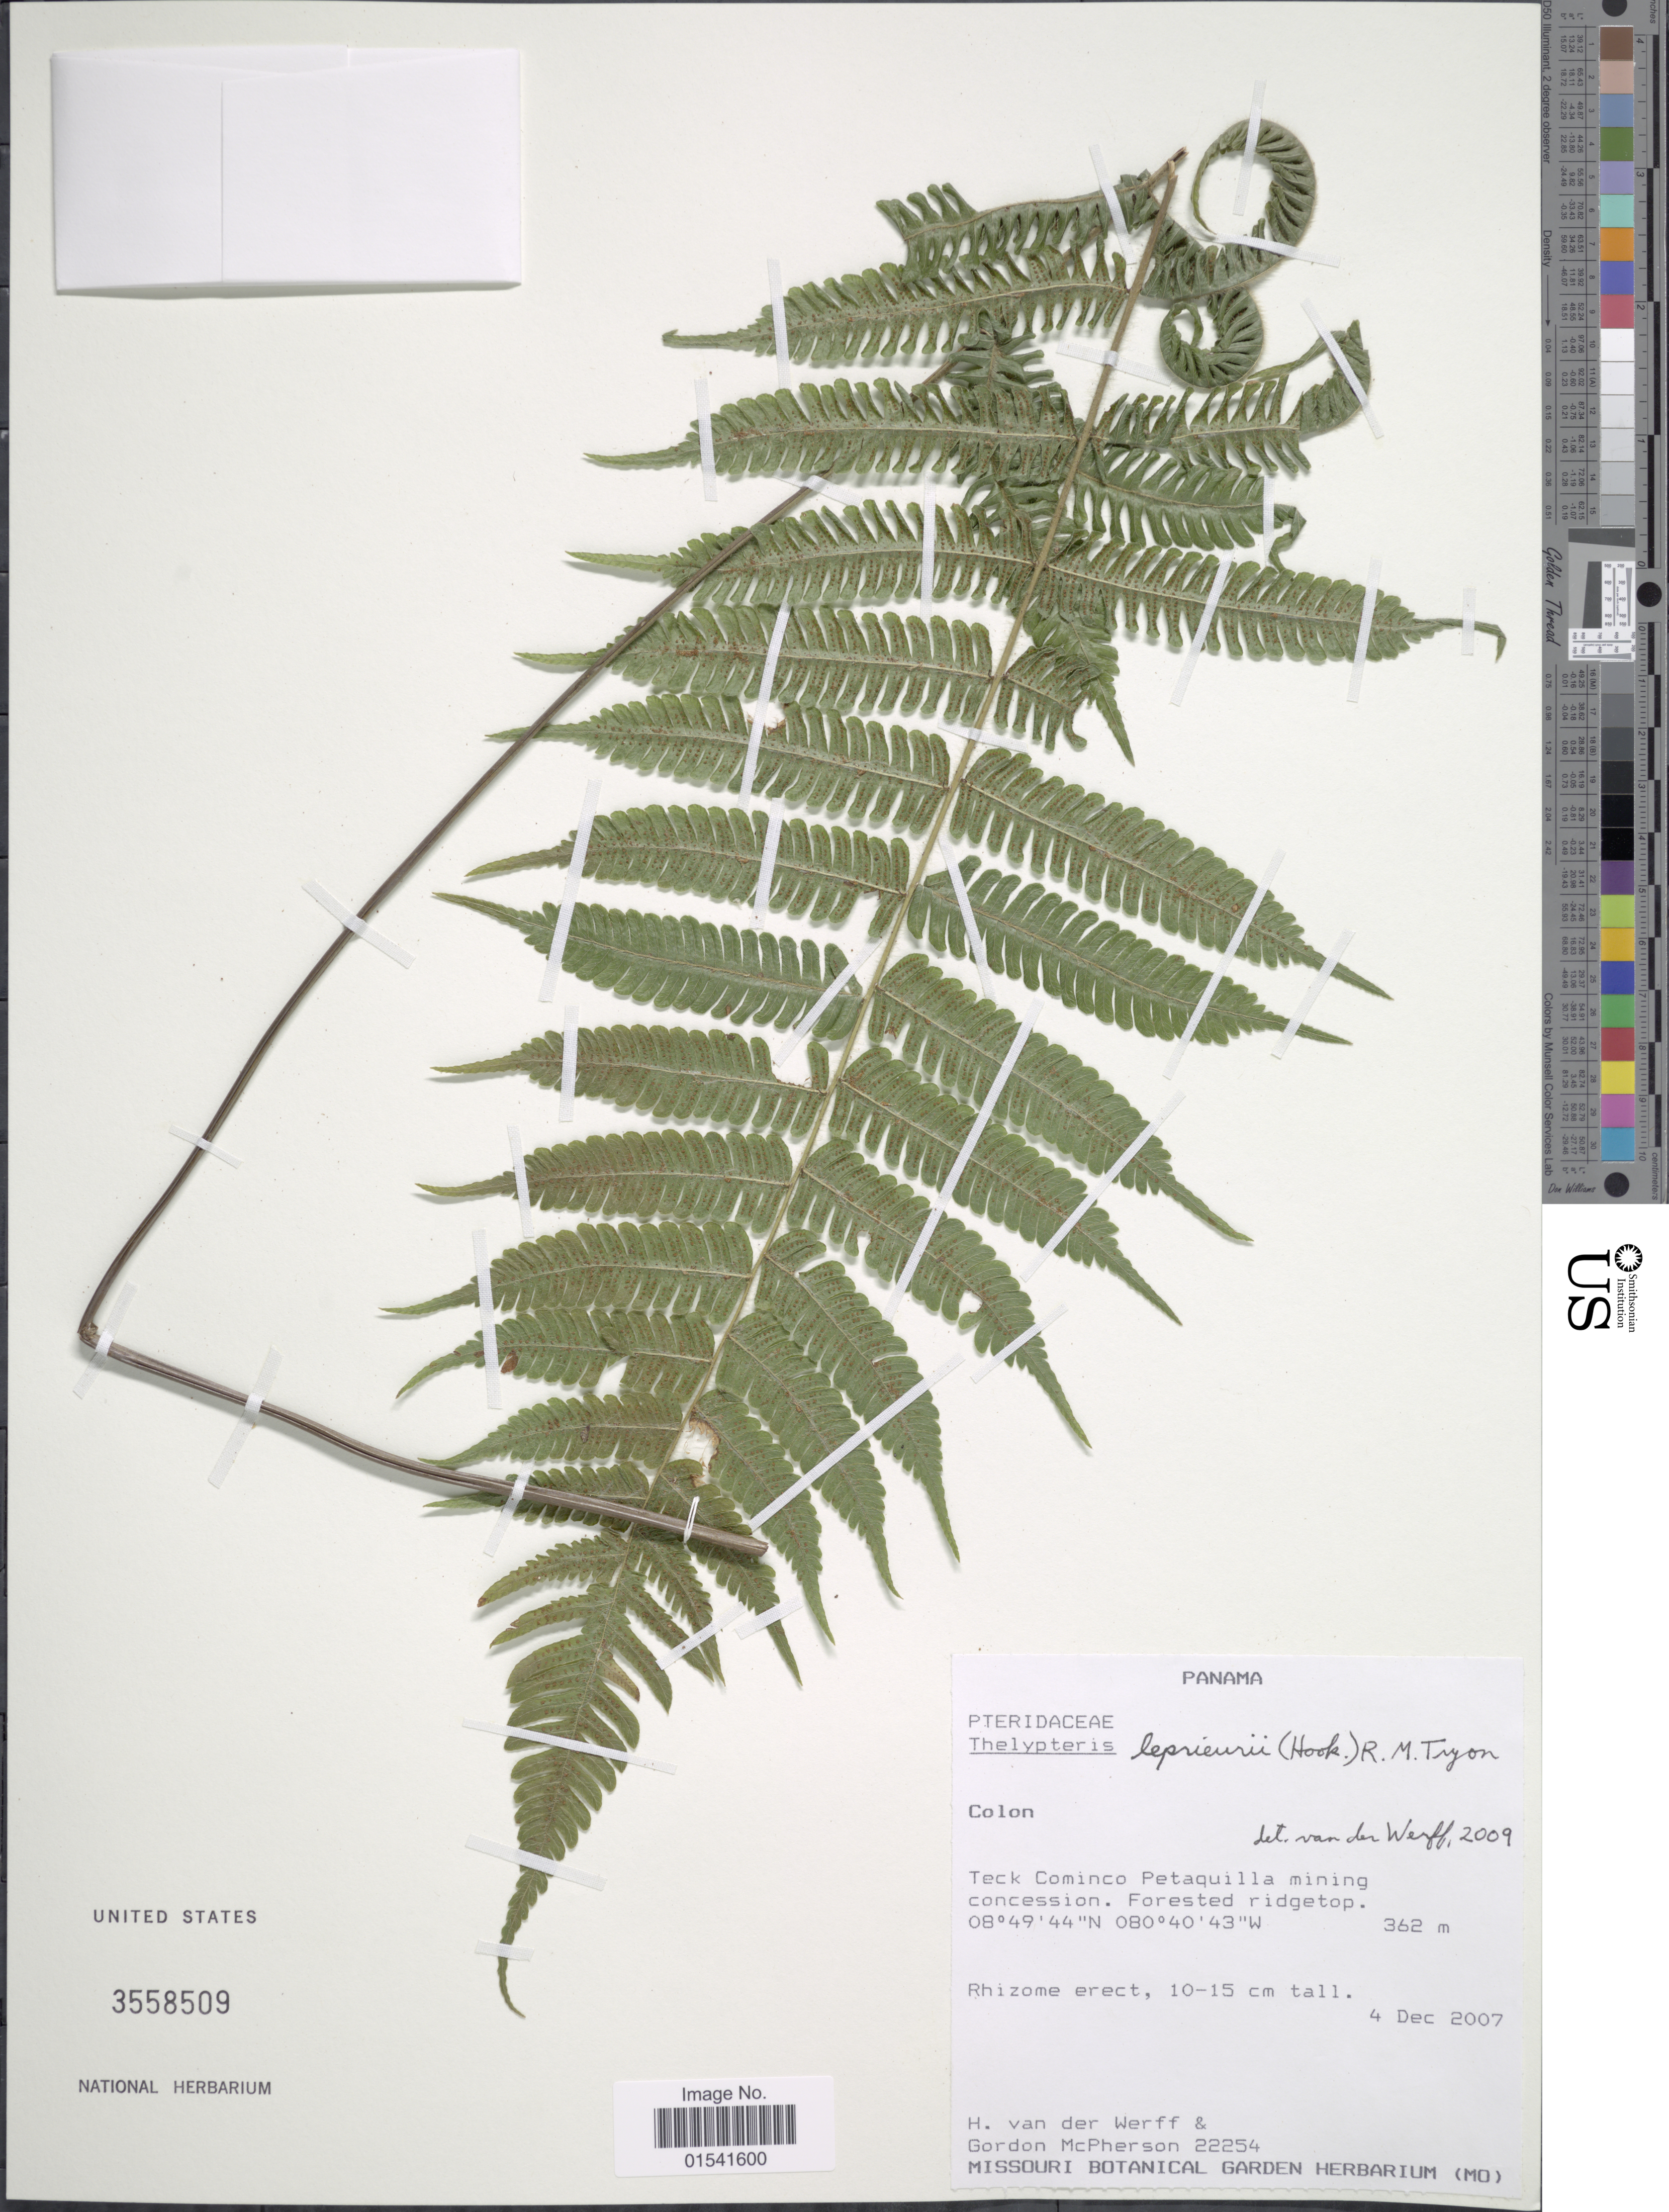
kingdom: Plantae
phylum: Tracheophyta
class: Polypodiopsida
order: Polypodiales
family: Thelypteridaceae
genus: Steiropteris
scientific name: Steiropteris leprieurii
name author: (Hook. f.) Pic. Serm.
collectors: H. van der Werff & G. D. McPherson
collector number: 22254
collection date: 2007-12-04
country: Panama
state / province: Colón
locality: Teck Cominco Petaquilla mining concession. Forested ridgetop.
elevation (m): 362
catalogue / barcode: US 3558509